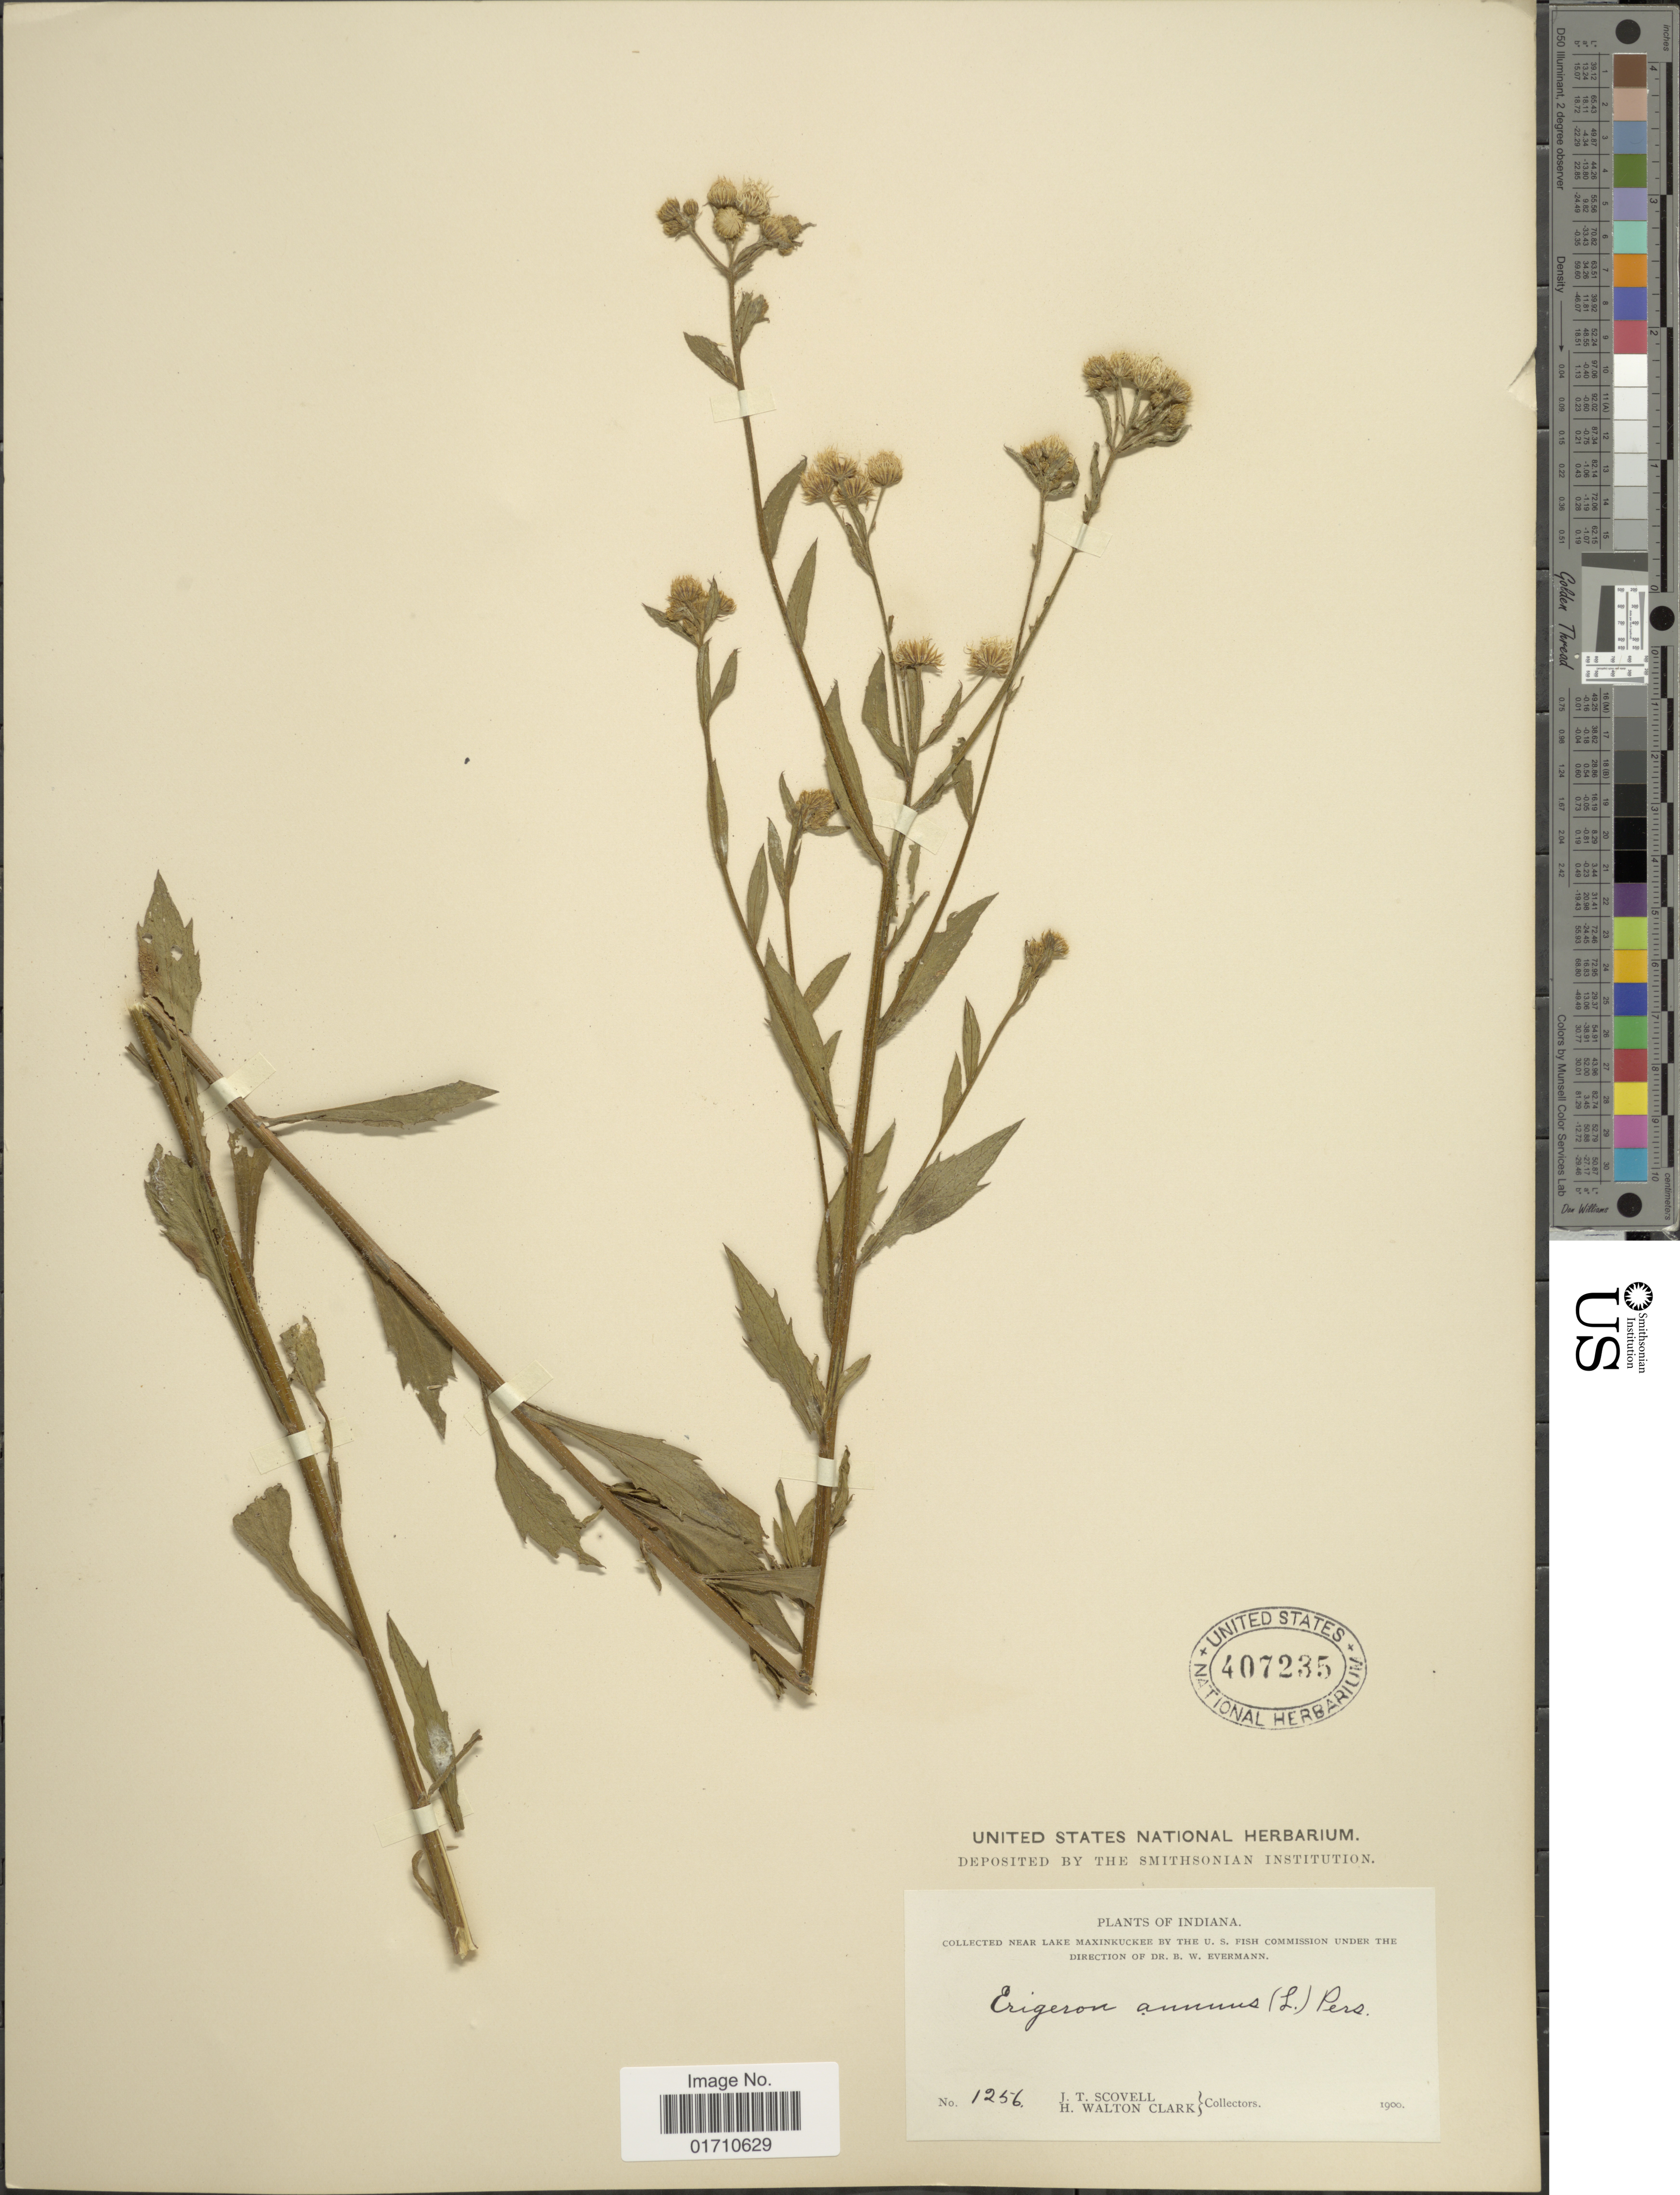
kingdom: Plantae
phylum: Tracheophyta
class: Magnoliopsida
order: Asterales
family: Asteraceae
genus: Erigeron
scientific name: Erigeron annuus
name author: (L.) Pers.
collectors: J. T. Scovell & H. W. Clark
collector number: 1256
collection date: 1900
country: United States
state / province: Indiana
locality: Near Lake Maxinkuckee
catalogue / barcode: US 407235